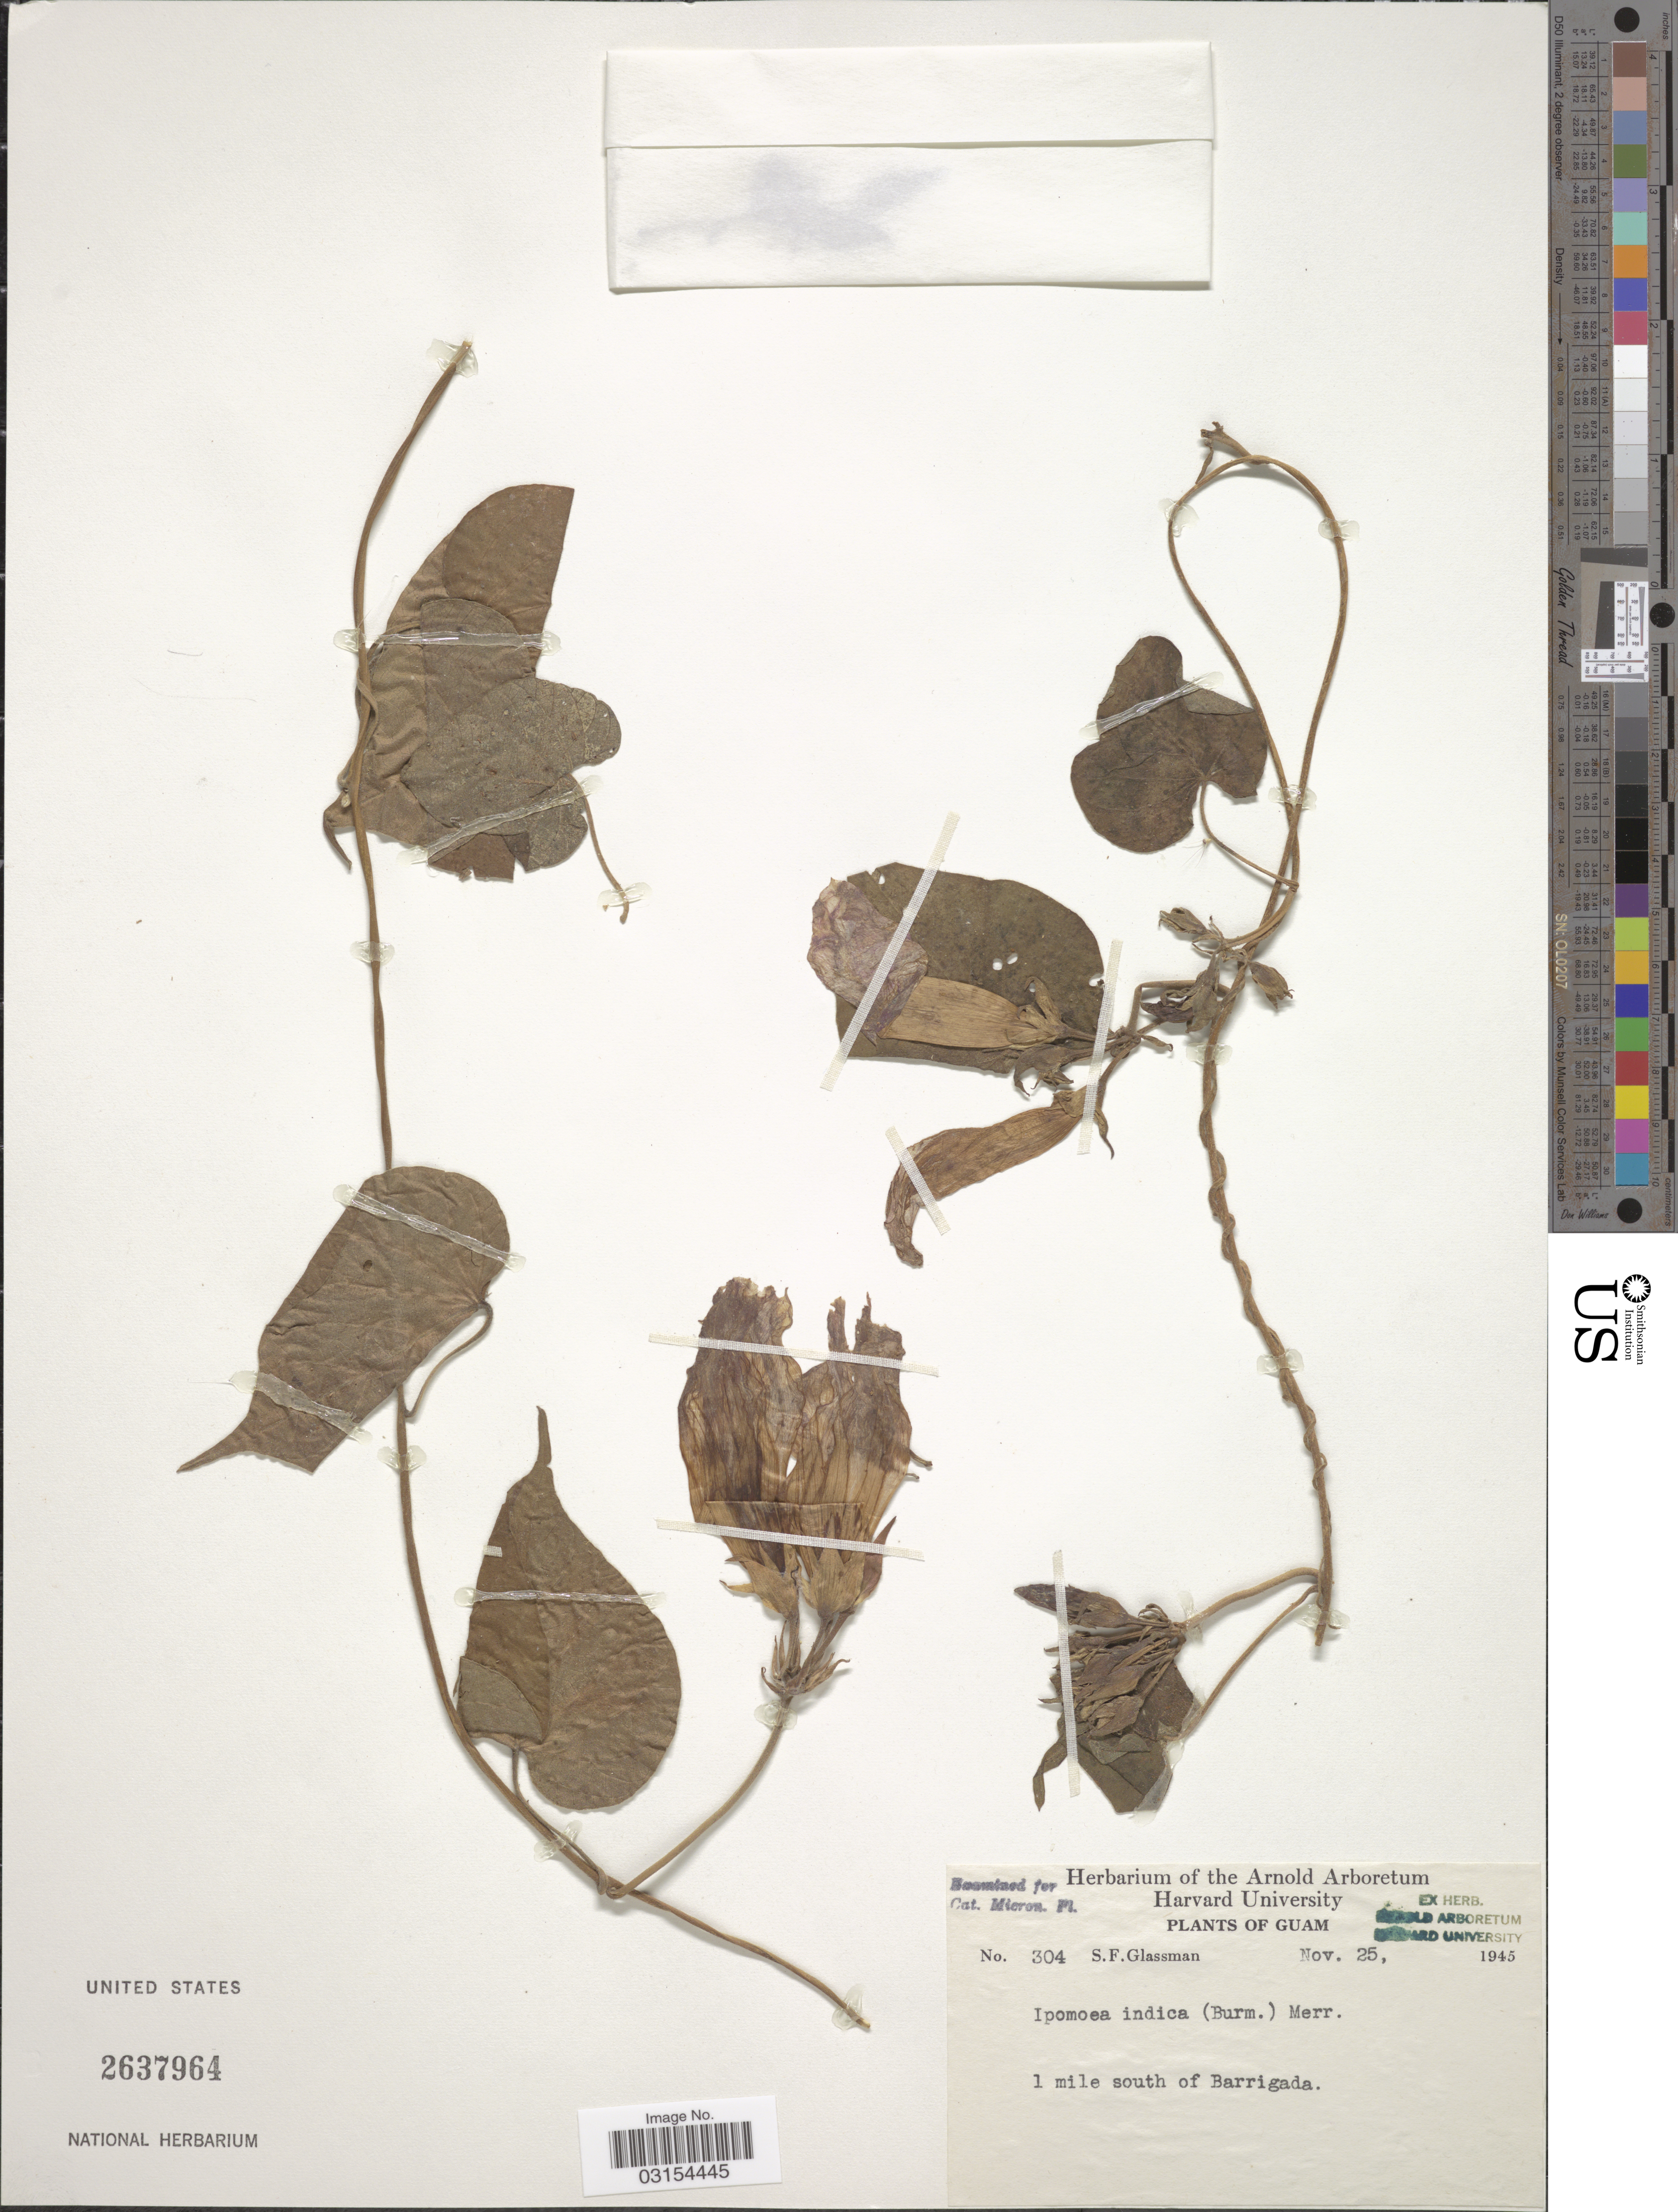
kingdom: Plantae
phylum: Tracheophyta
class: Magnoliopsida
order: Solanales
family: Convolvulaceae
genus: Ipomoea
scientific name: Ipomoea indica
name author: (Burm.) Merr.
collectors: S. F. Glassman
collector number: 304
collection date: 1945-11-25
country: Guam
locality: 1 mile south of Barrigada.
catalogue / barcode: US 2637964